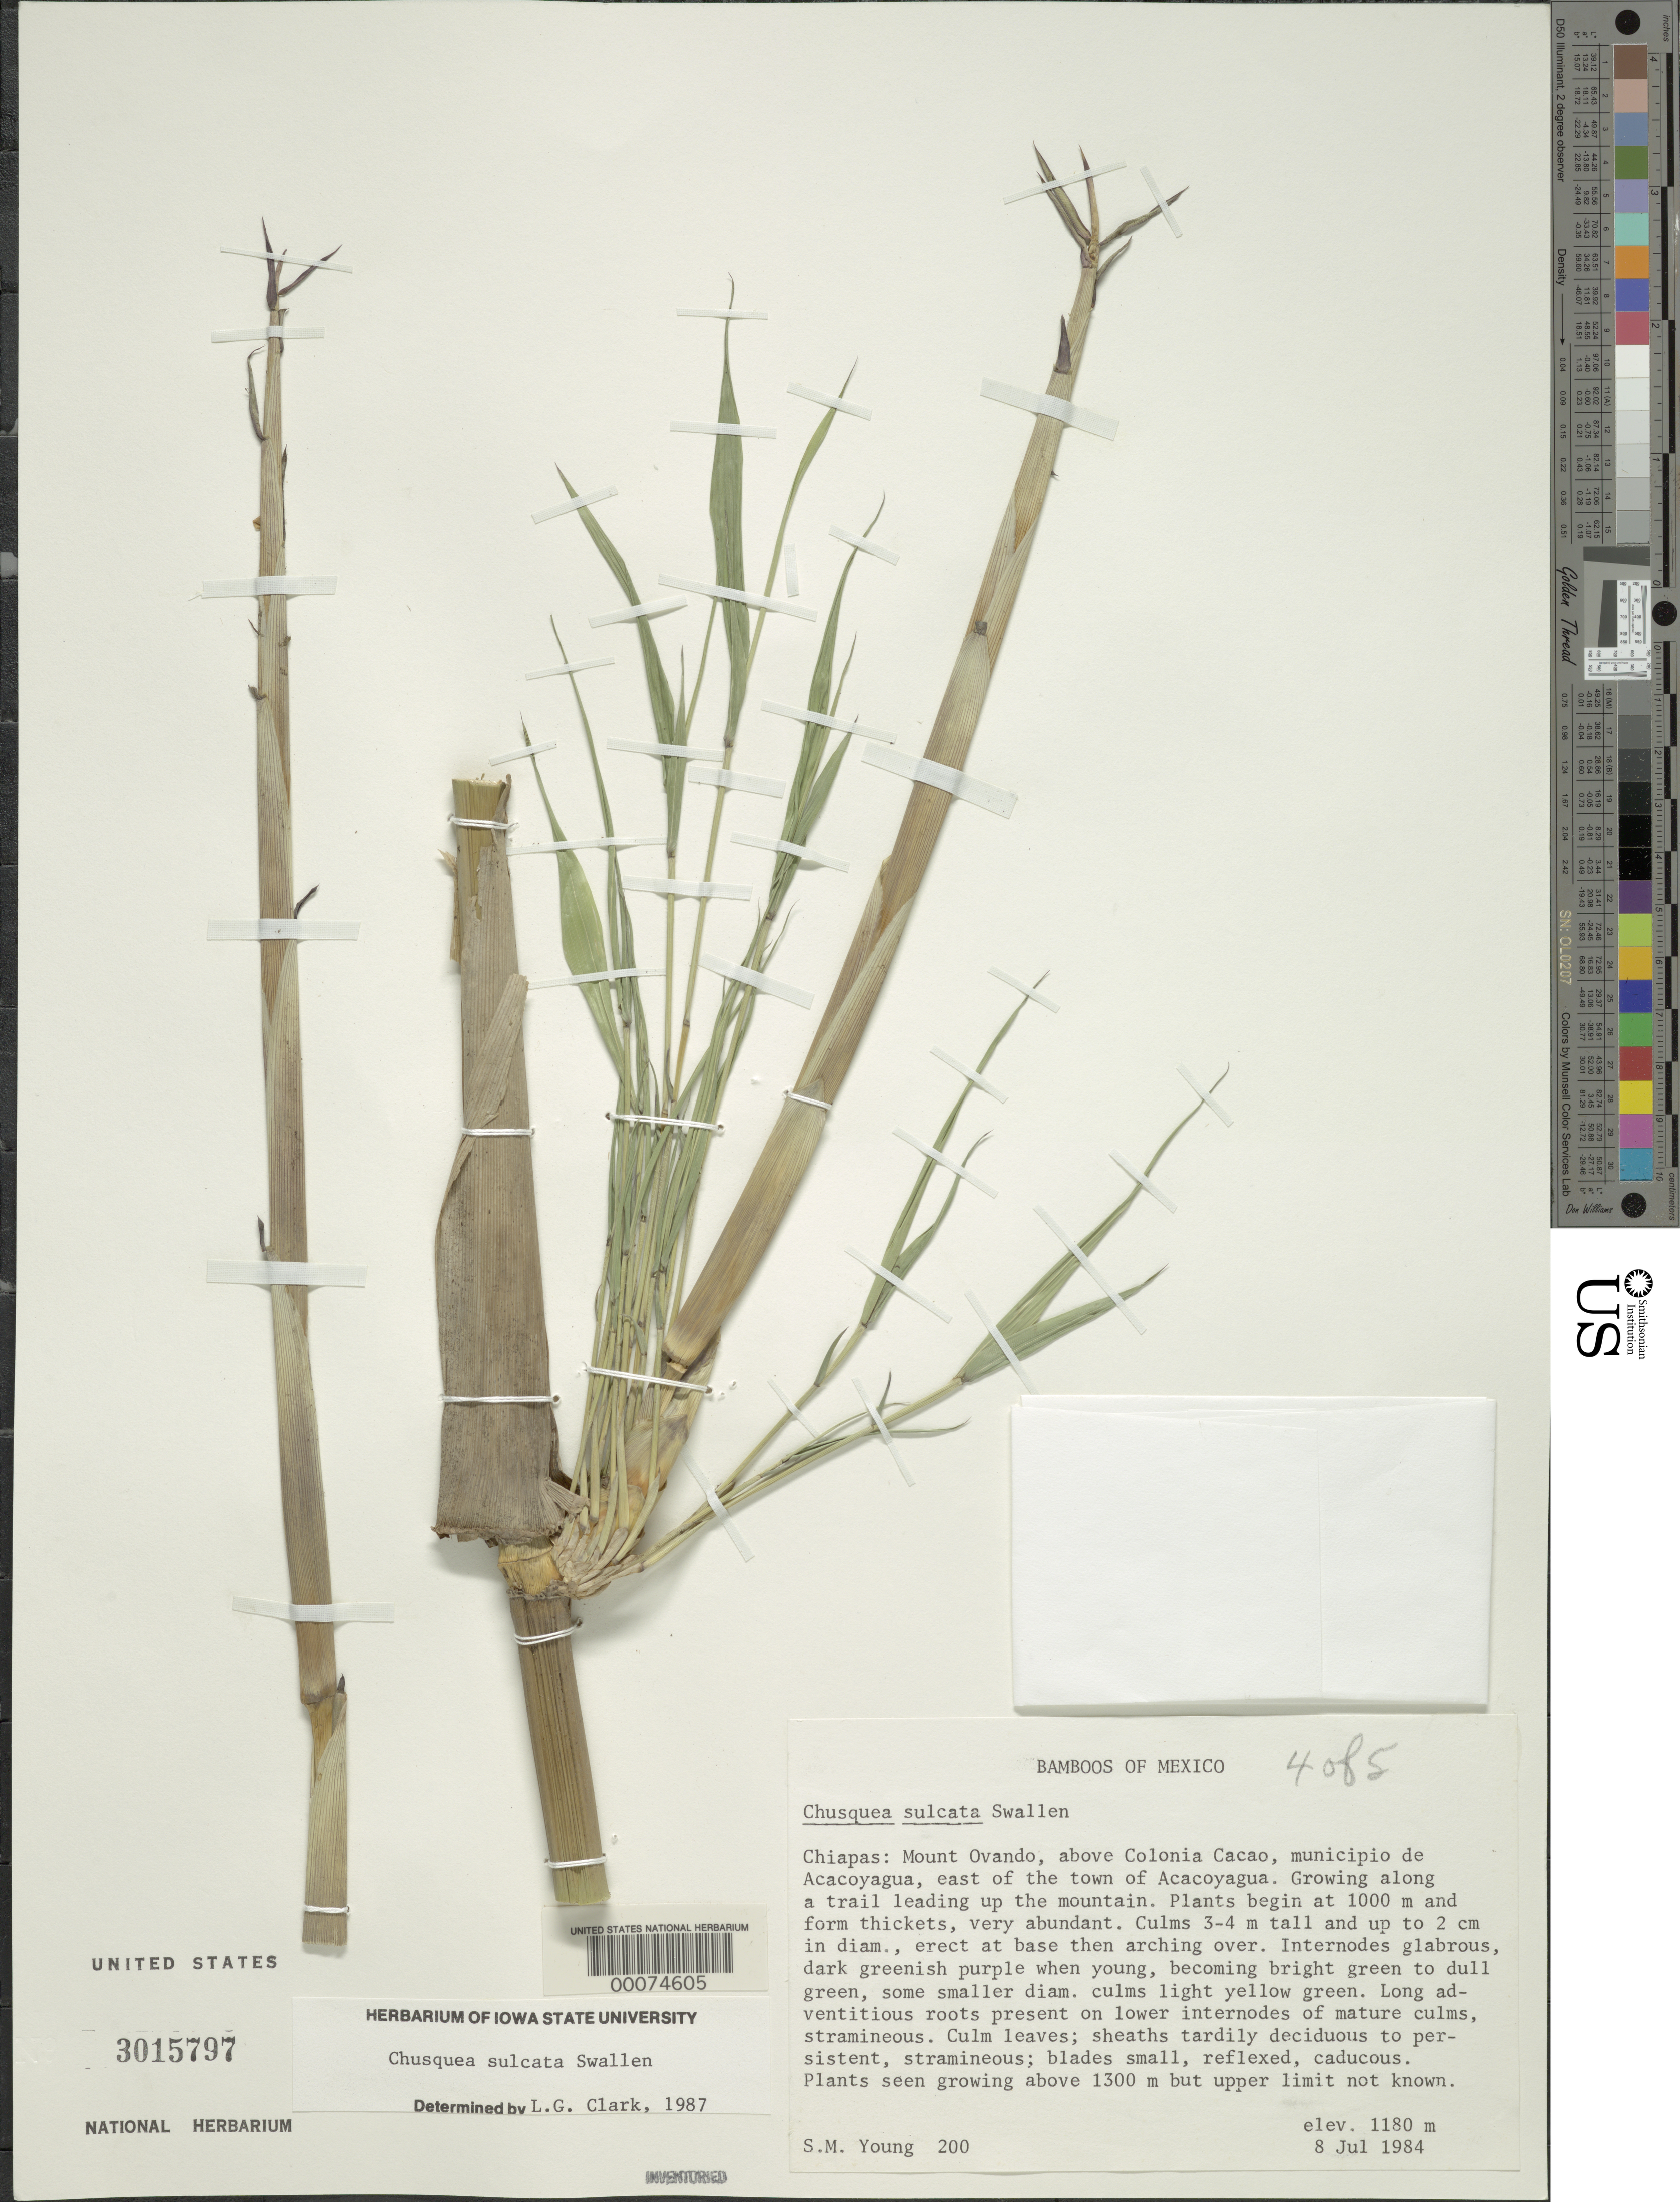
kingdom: Plantae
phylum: Tracheophyta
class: Liliopsida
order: Poales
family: Poaceae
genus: Chusquea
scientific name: Chusquea sulcata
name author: Swallen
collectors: S. Young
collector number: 200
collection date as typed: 08 Jul 1984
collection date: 1984-07-08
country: Mexico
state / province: Chiapas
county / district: Acacoyagua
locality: Mount Ovando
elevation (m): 1180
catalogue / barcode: US 3015797